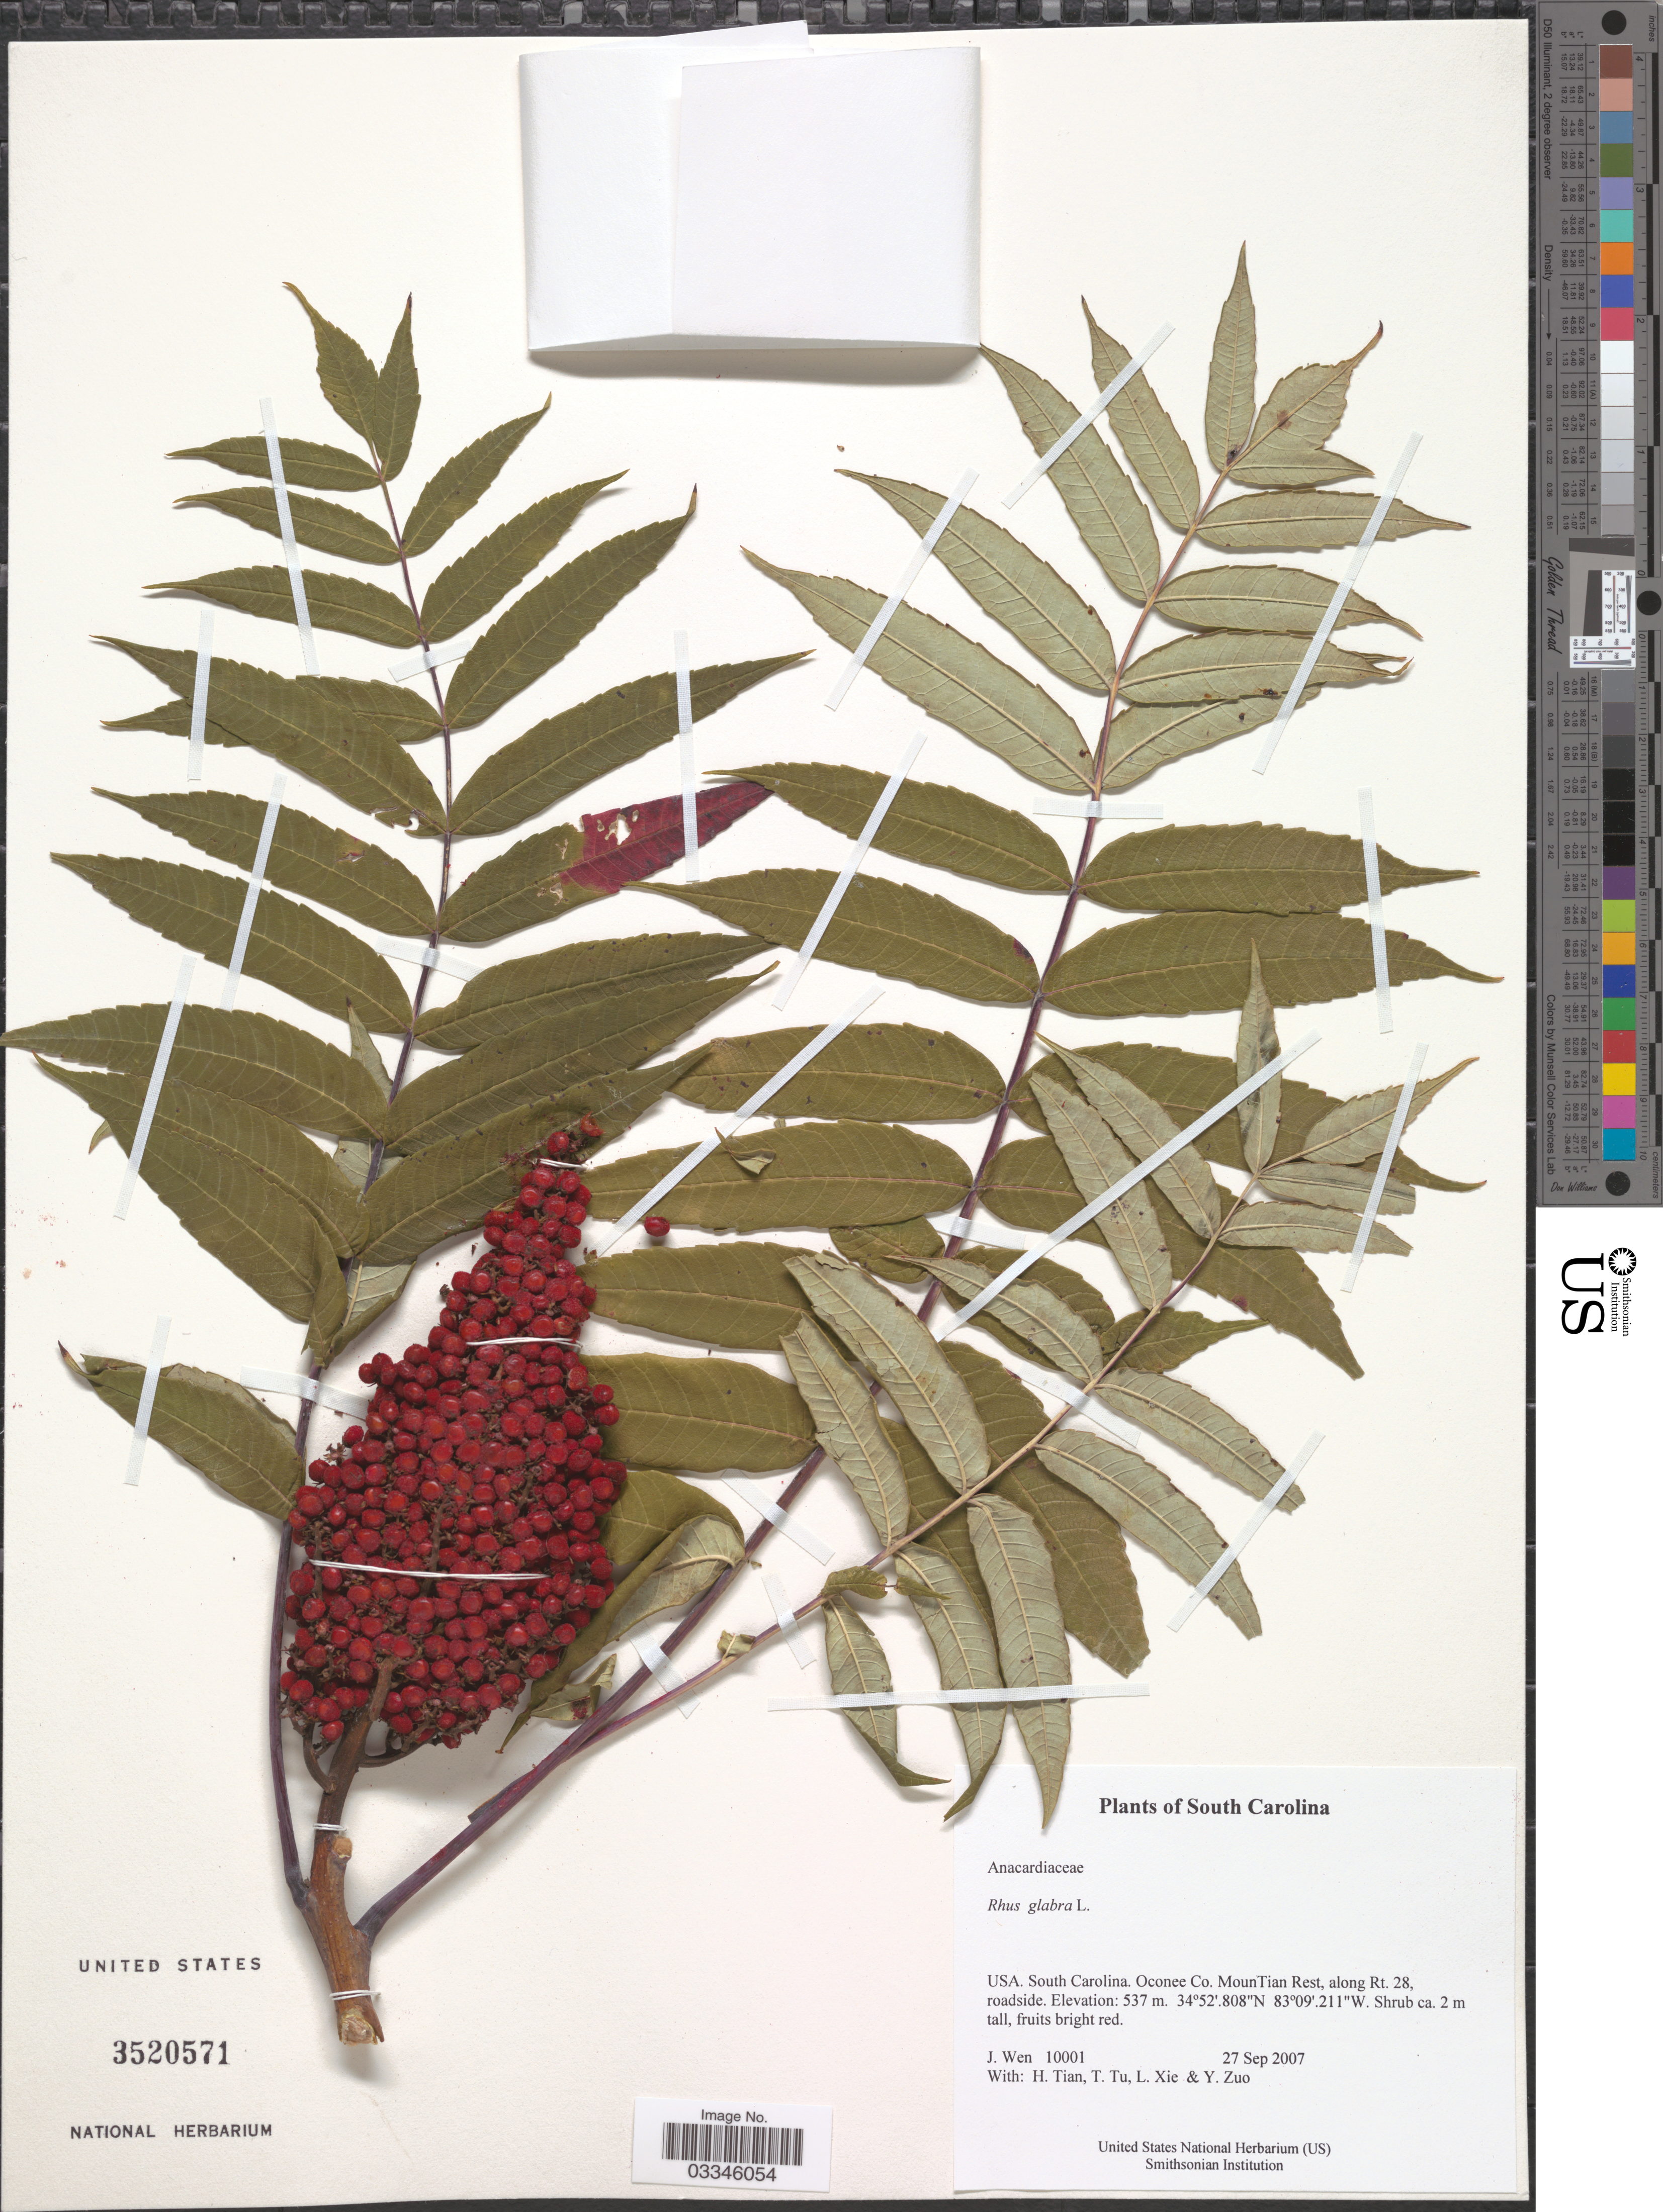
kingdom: Plantae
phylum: Tracheophyta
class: Magnoliopsida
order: Sapindales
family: Anacardiaceae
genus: Rhus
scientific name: Rhus glabra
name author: L.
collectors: J. Wen, H. Tian, T. Tu, L. Xie & Y. Zuo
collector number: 10001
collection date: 2007-09-27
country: United States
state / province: South Carolina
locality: Oconee Co. MountTian Rest, along Rt. 28.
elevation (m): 537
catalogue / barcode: US 3520571